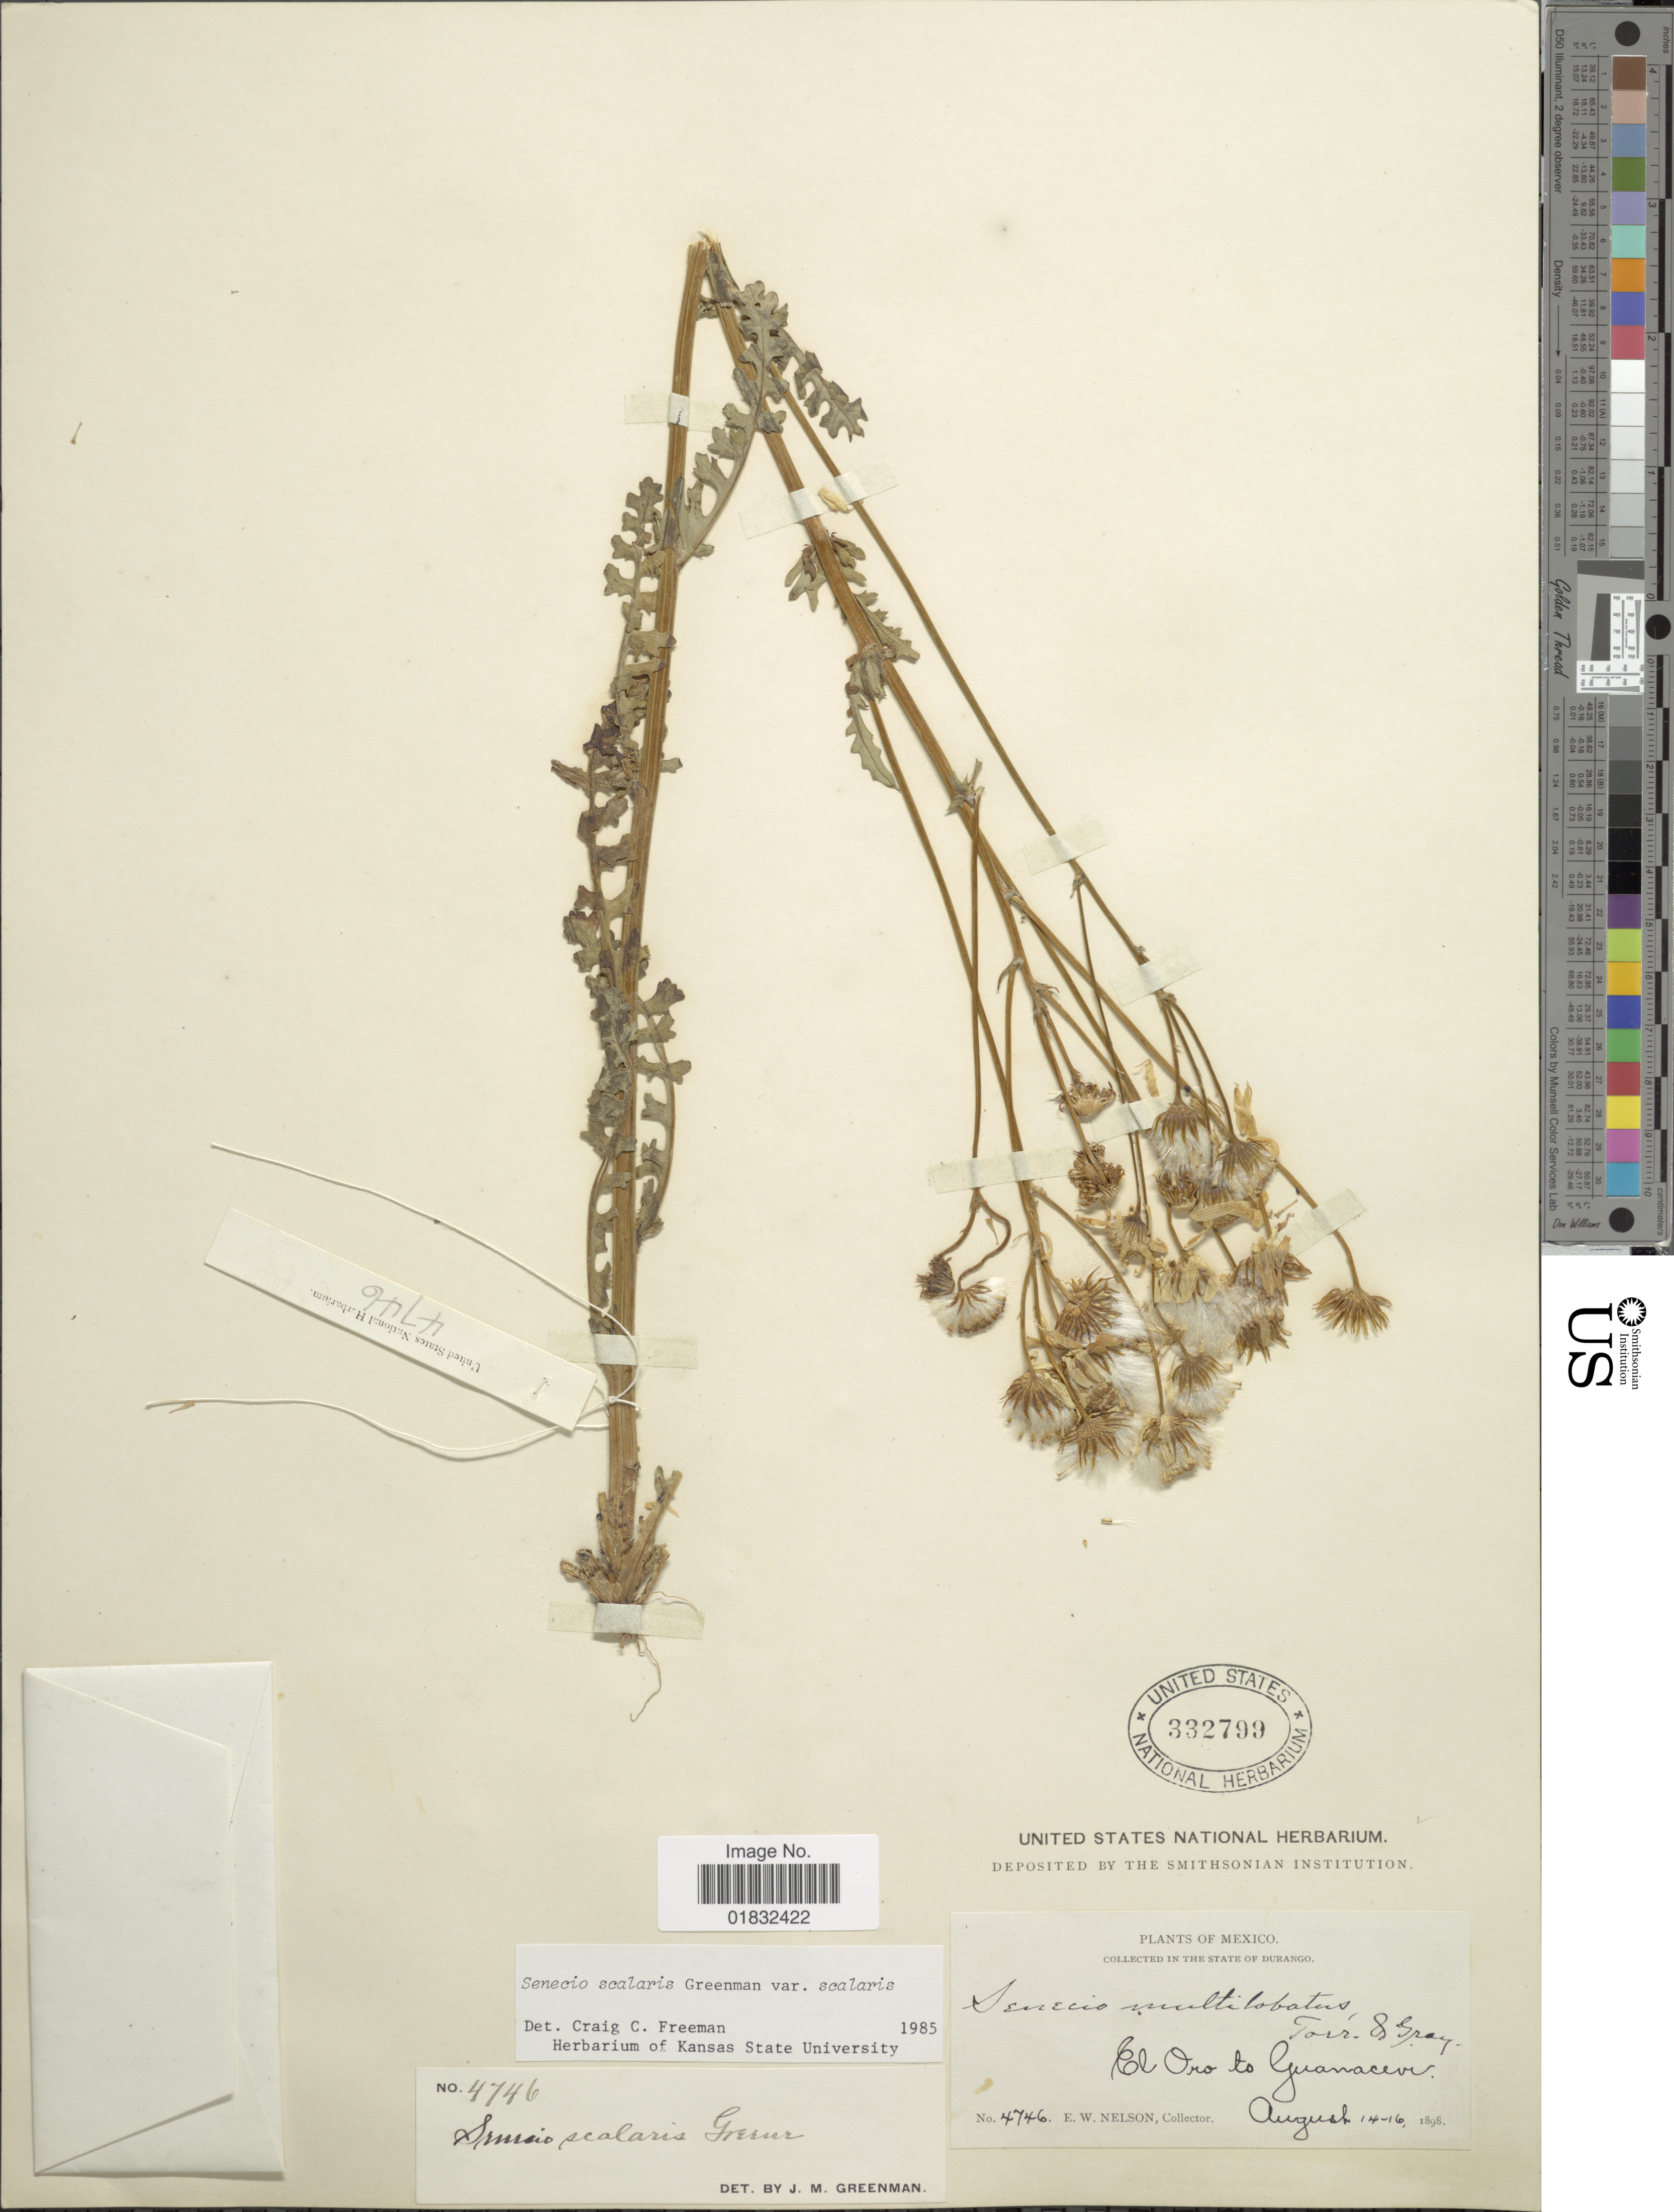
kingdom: Plantae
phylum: Tracheophyta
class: Magnoliopsida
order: Asterales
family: Asteraceae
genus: Packera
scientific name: Packera scalaris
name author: (Greene) C. Jeffrey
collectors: E. W. Nelson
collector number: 4747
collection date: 1898-08-14/1898-08-16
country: Mexico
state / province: Durango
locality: El Oro to Guanaceve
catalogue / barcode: US 332799